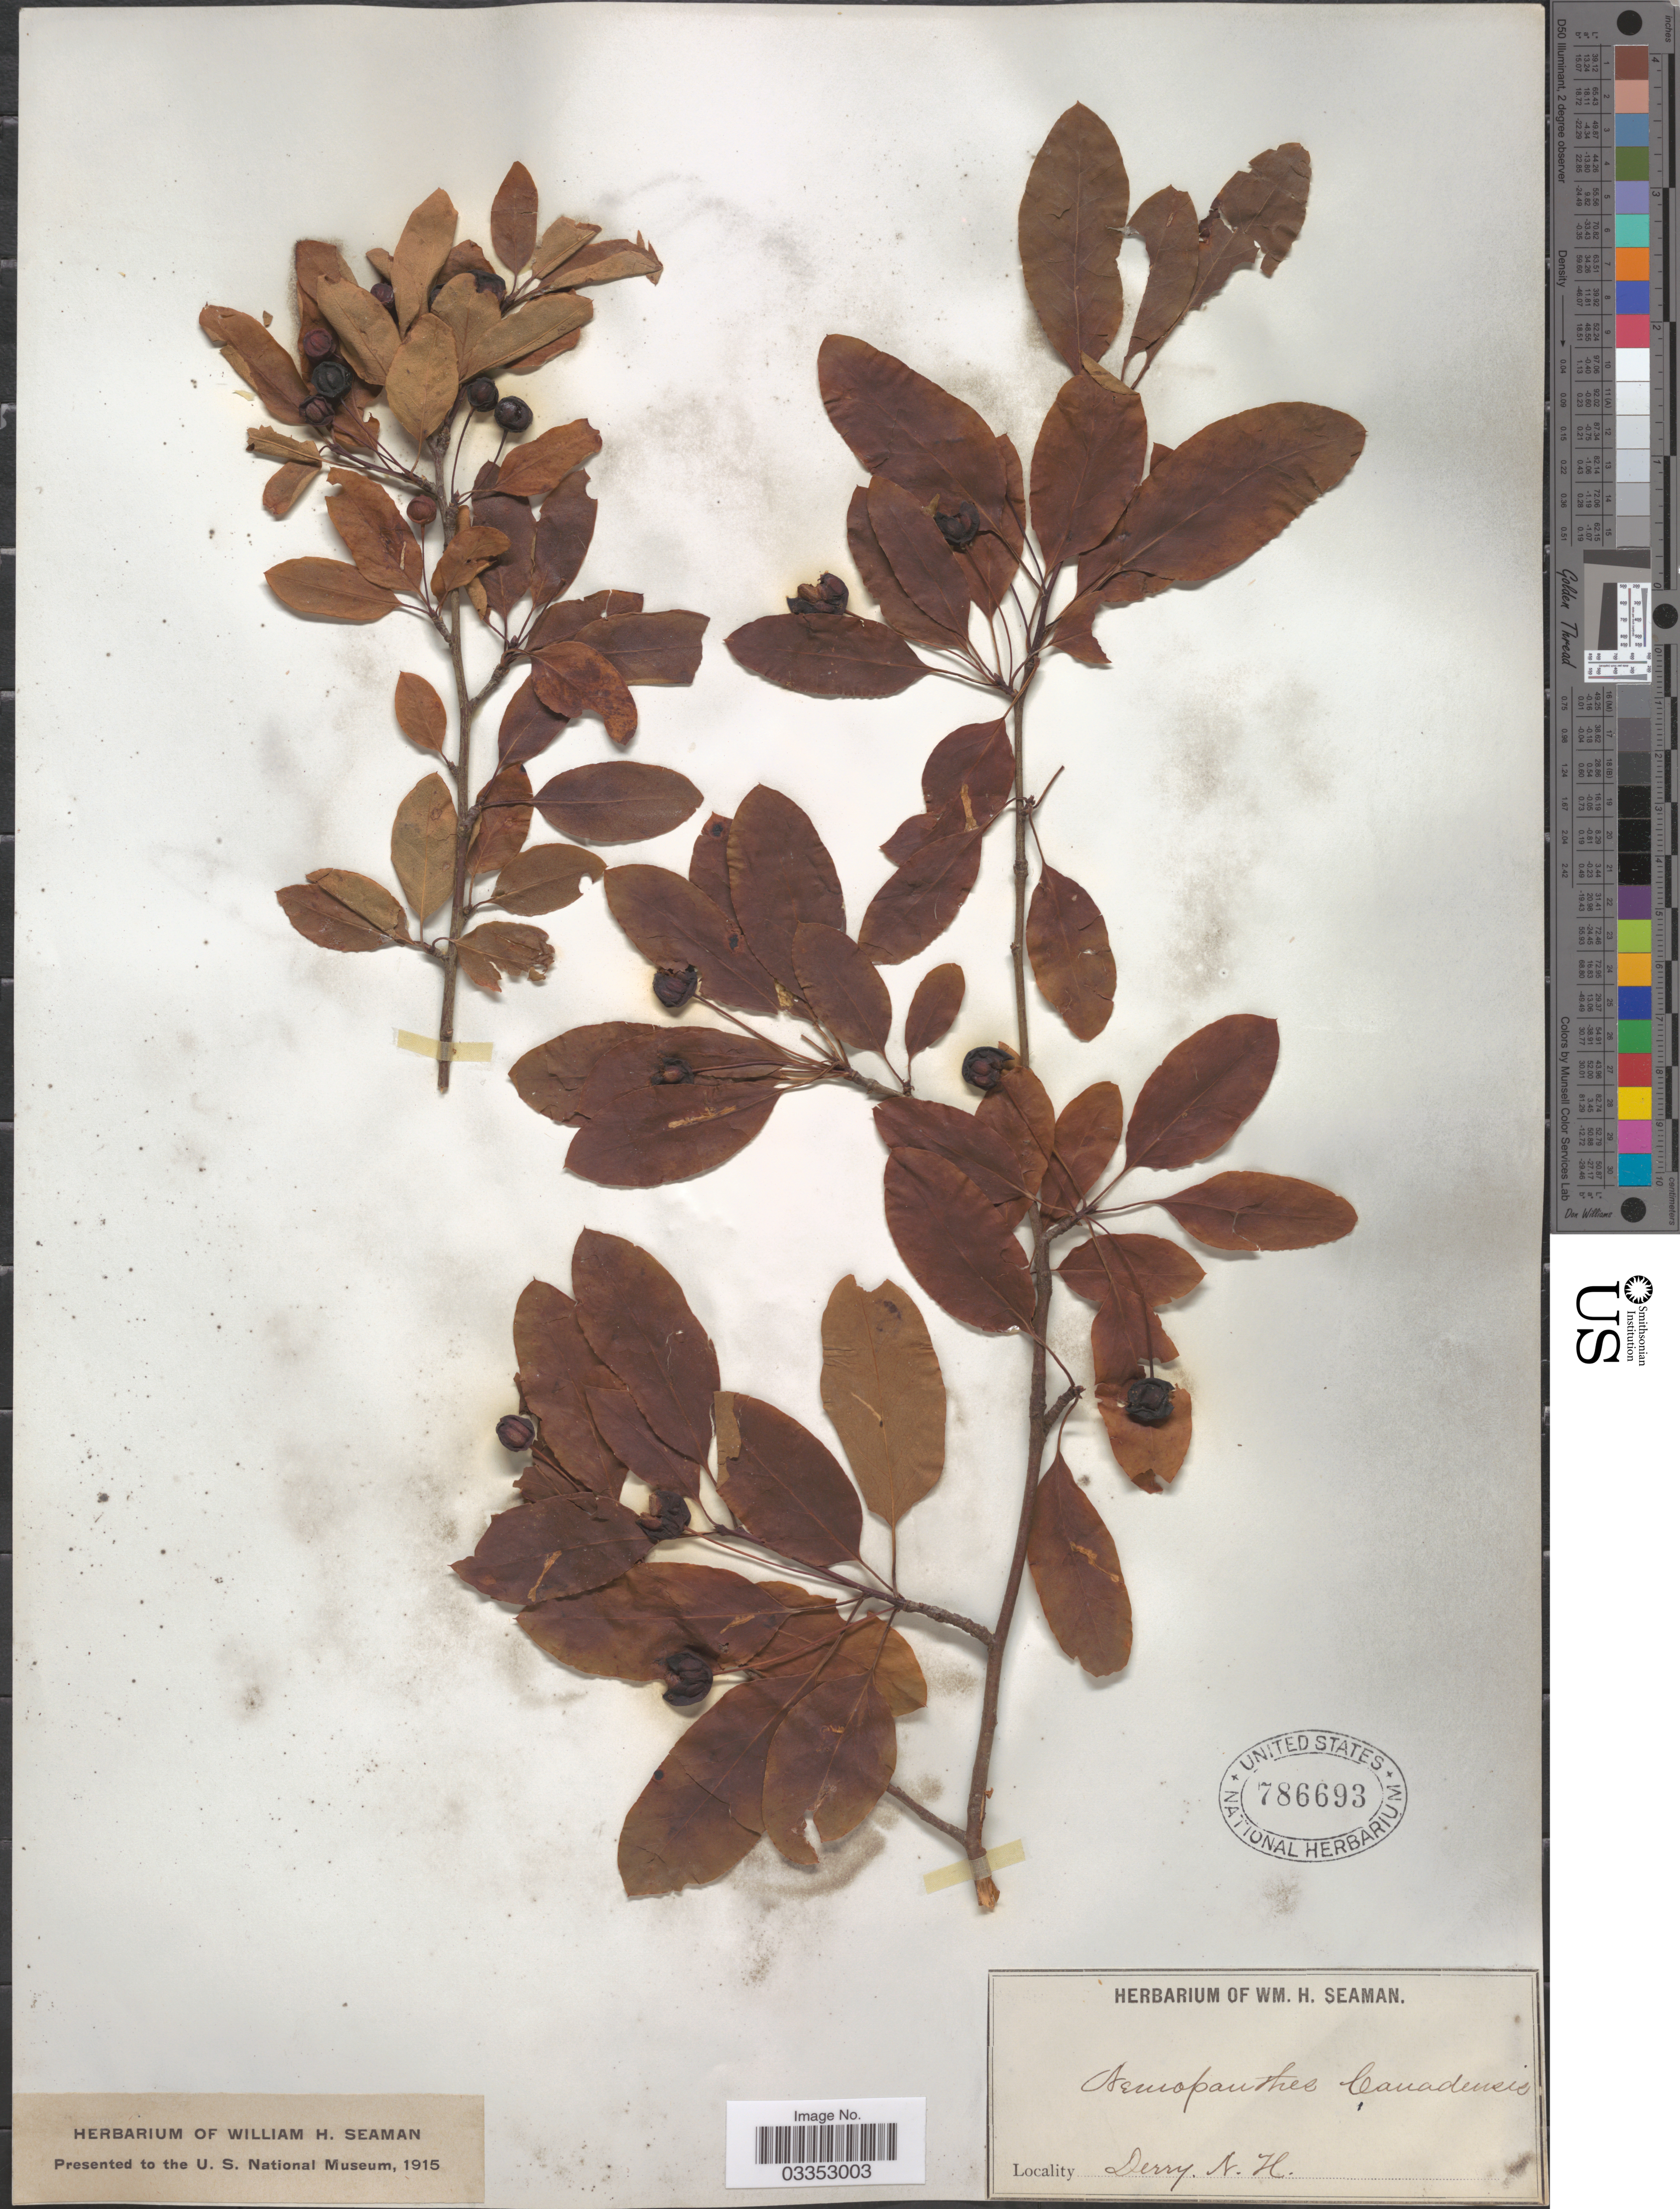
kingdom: Plantae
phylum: Tracheophyta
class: Magnoliopsida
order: Aquifoliales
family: Aquifoliaceae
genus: Nemopanthus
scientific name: Nemopanthus mucronatus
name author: (L.) Trel.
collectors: W. Seaman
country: United States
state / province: New Hampshire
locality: Derry.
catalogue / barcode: US 786693